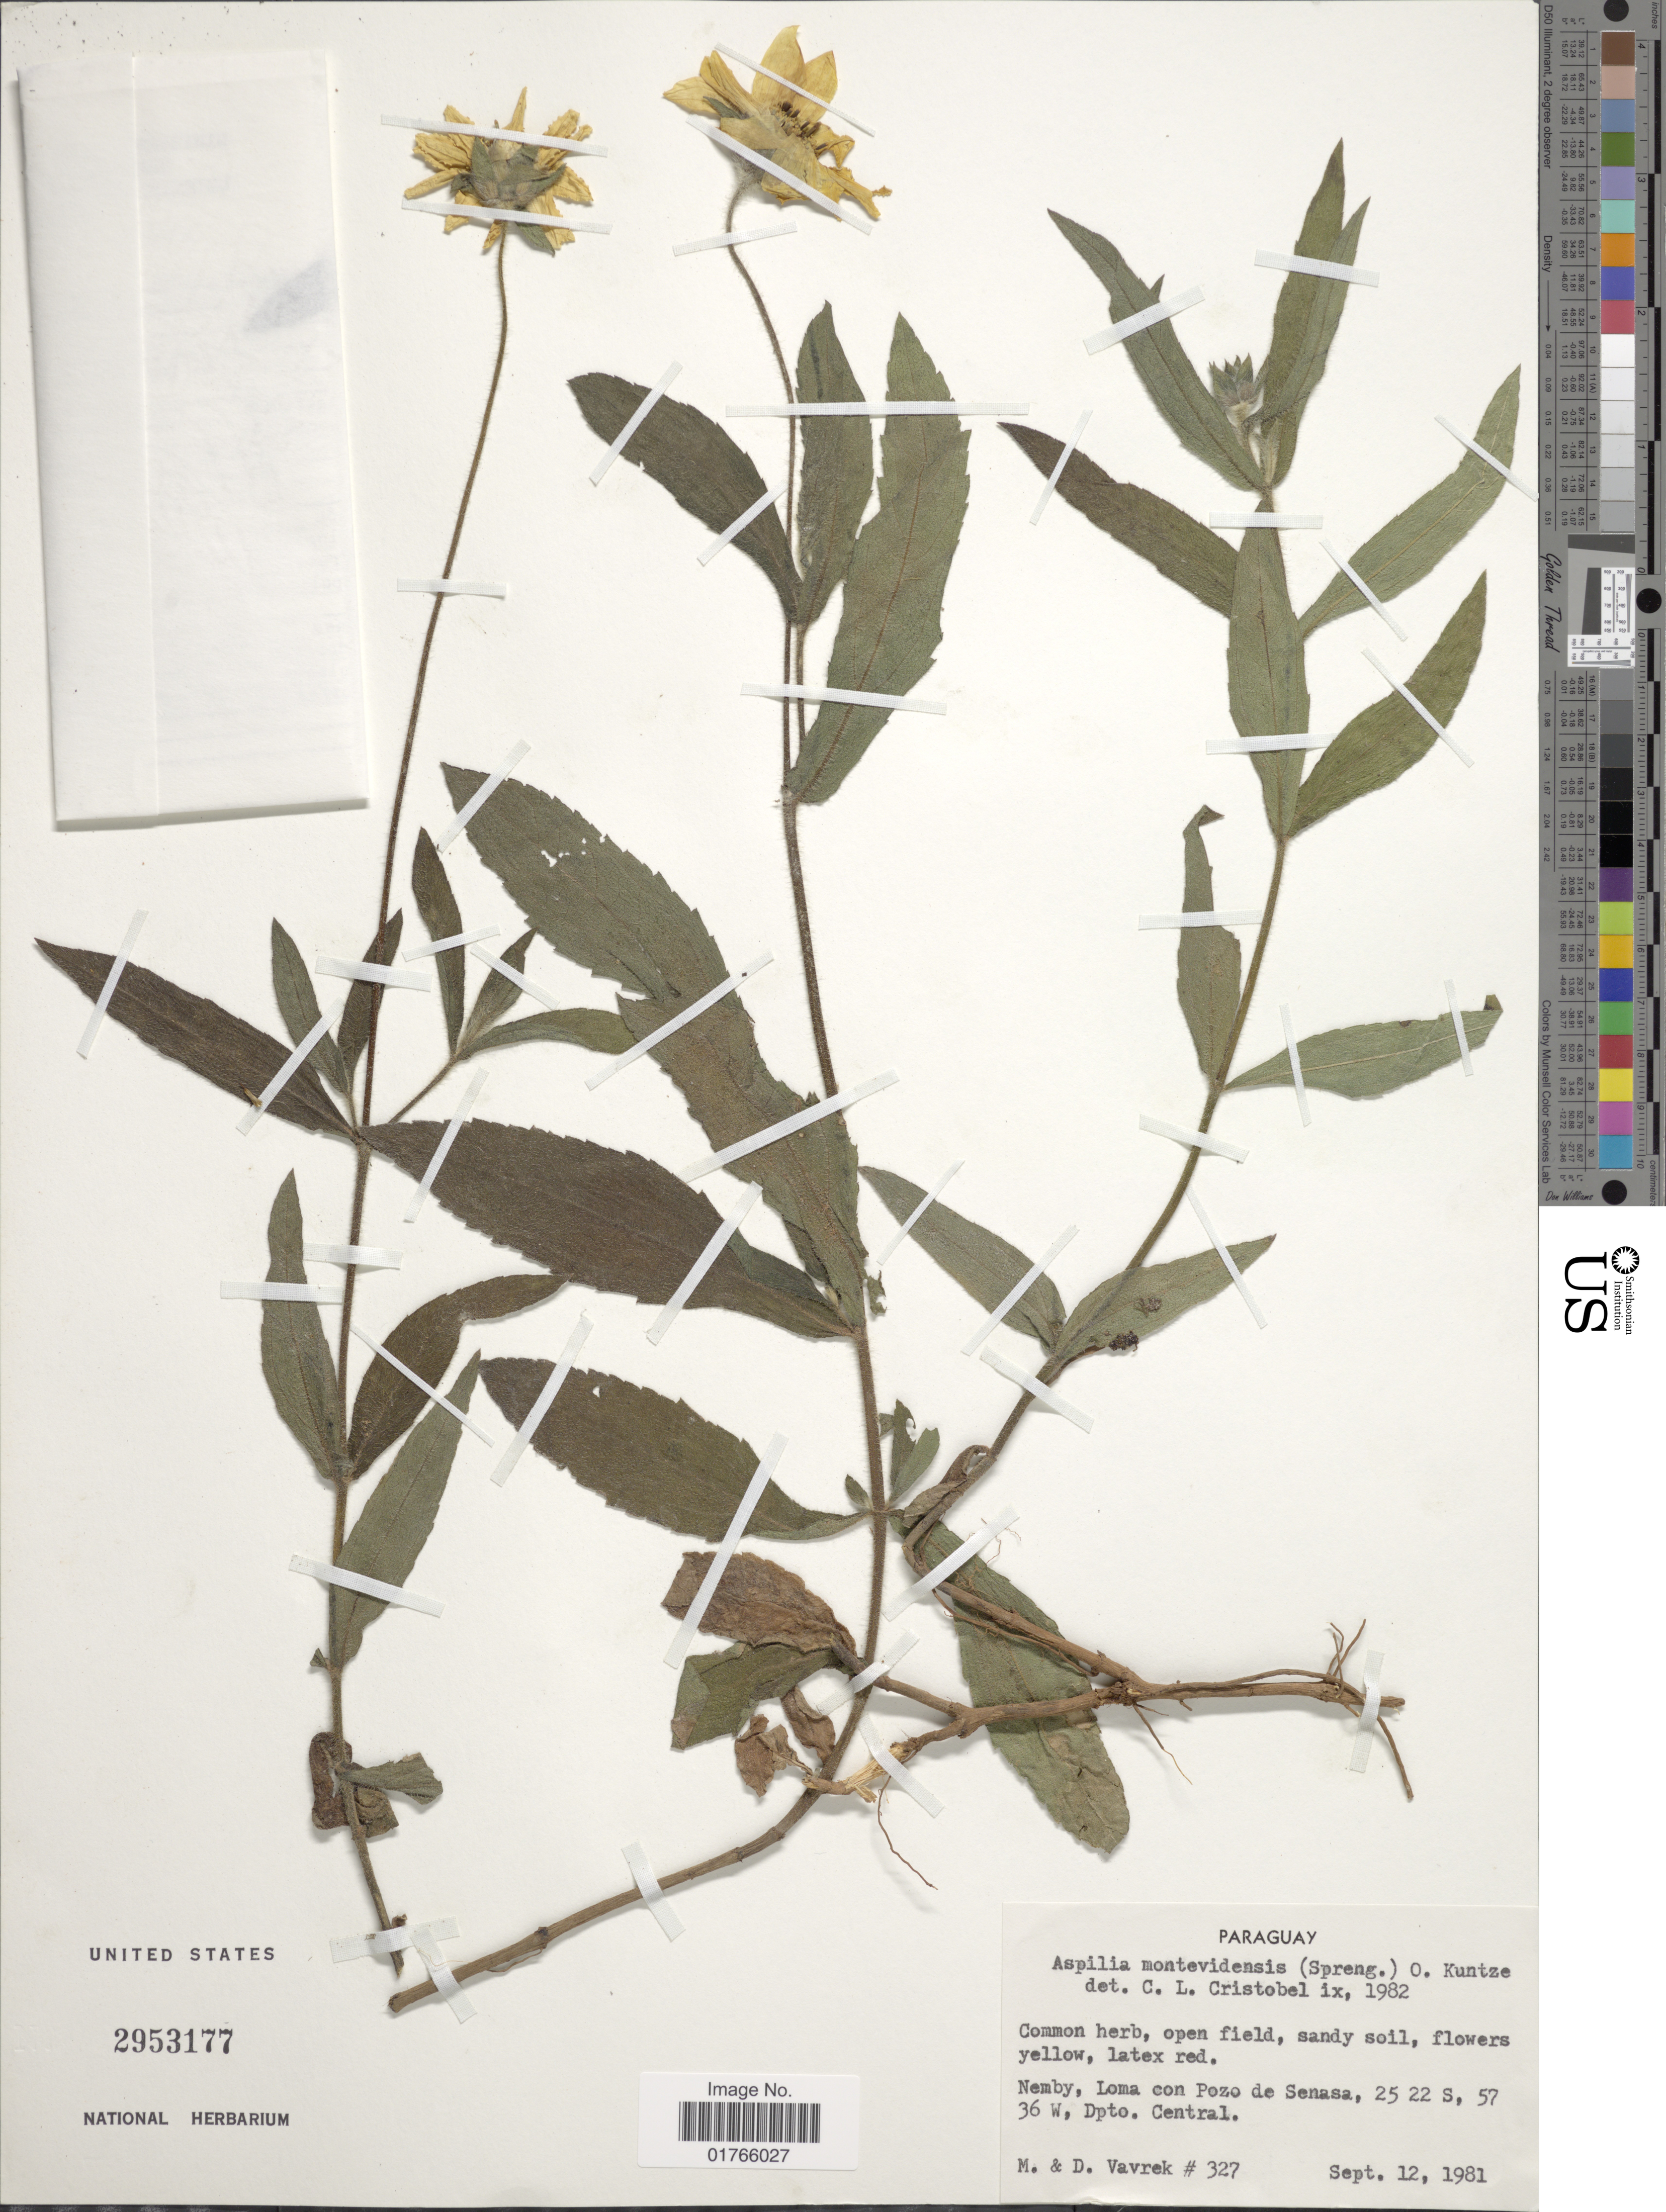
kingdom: Plantae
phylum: Tracheophyta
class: Magnoliopsida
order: Asterales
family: Asteraceae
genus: Aspilia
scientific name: Aspilia setosa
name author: Griseb.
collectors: M. Vavrek & D. Vavrek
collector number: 327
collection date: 1981-09-12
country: Paraguay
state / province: Central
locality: Nemby, Loma con Pozo de Senasa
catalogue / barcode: US 2953177